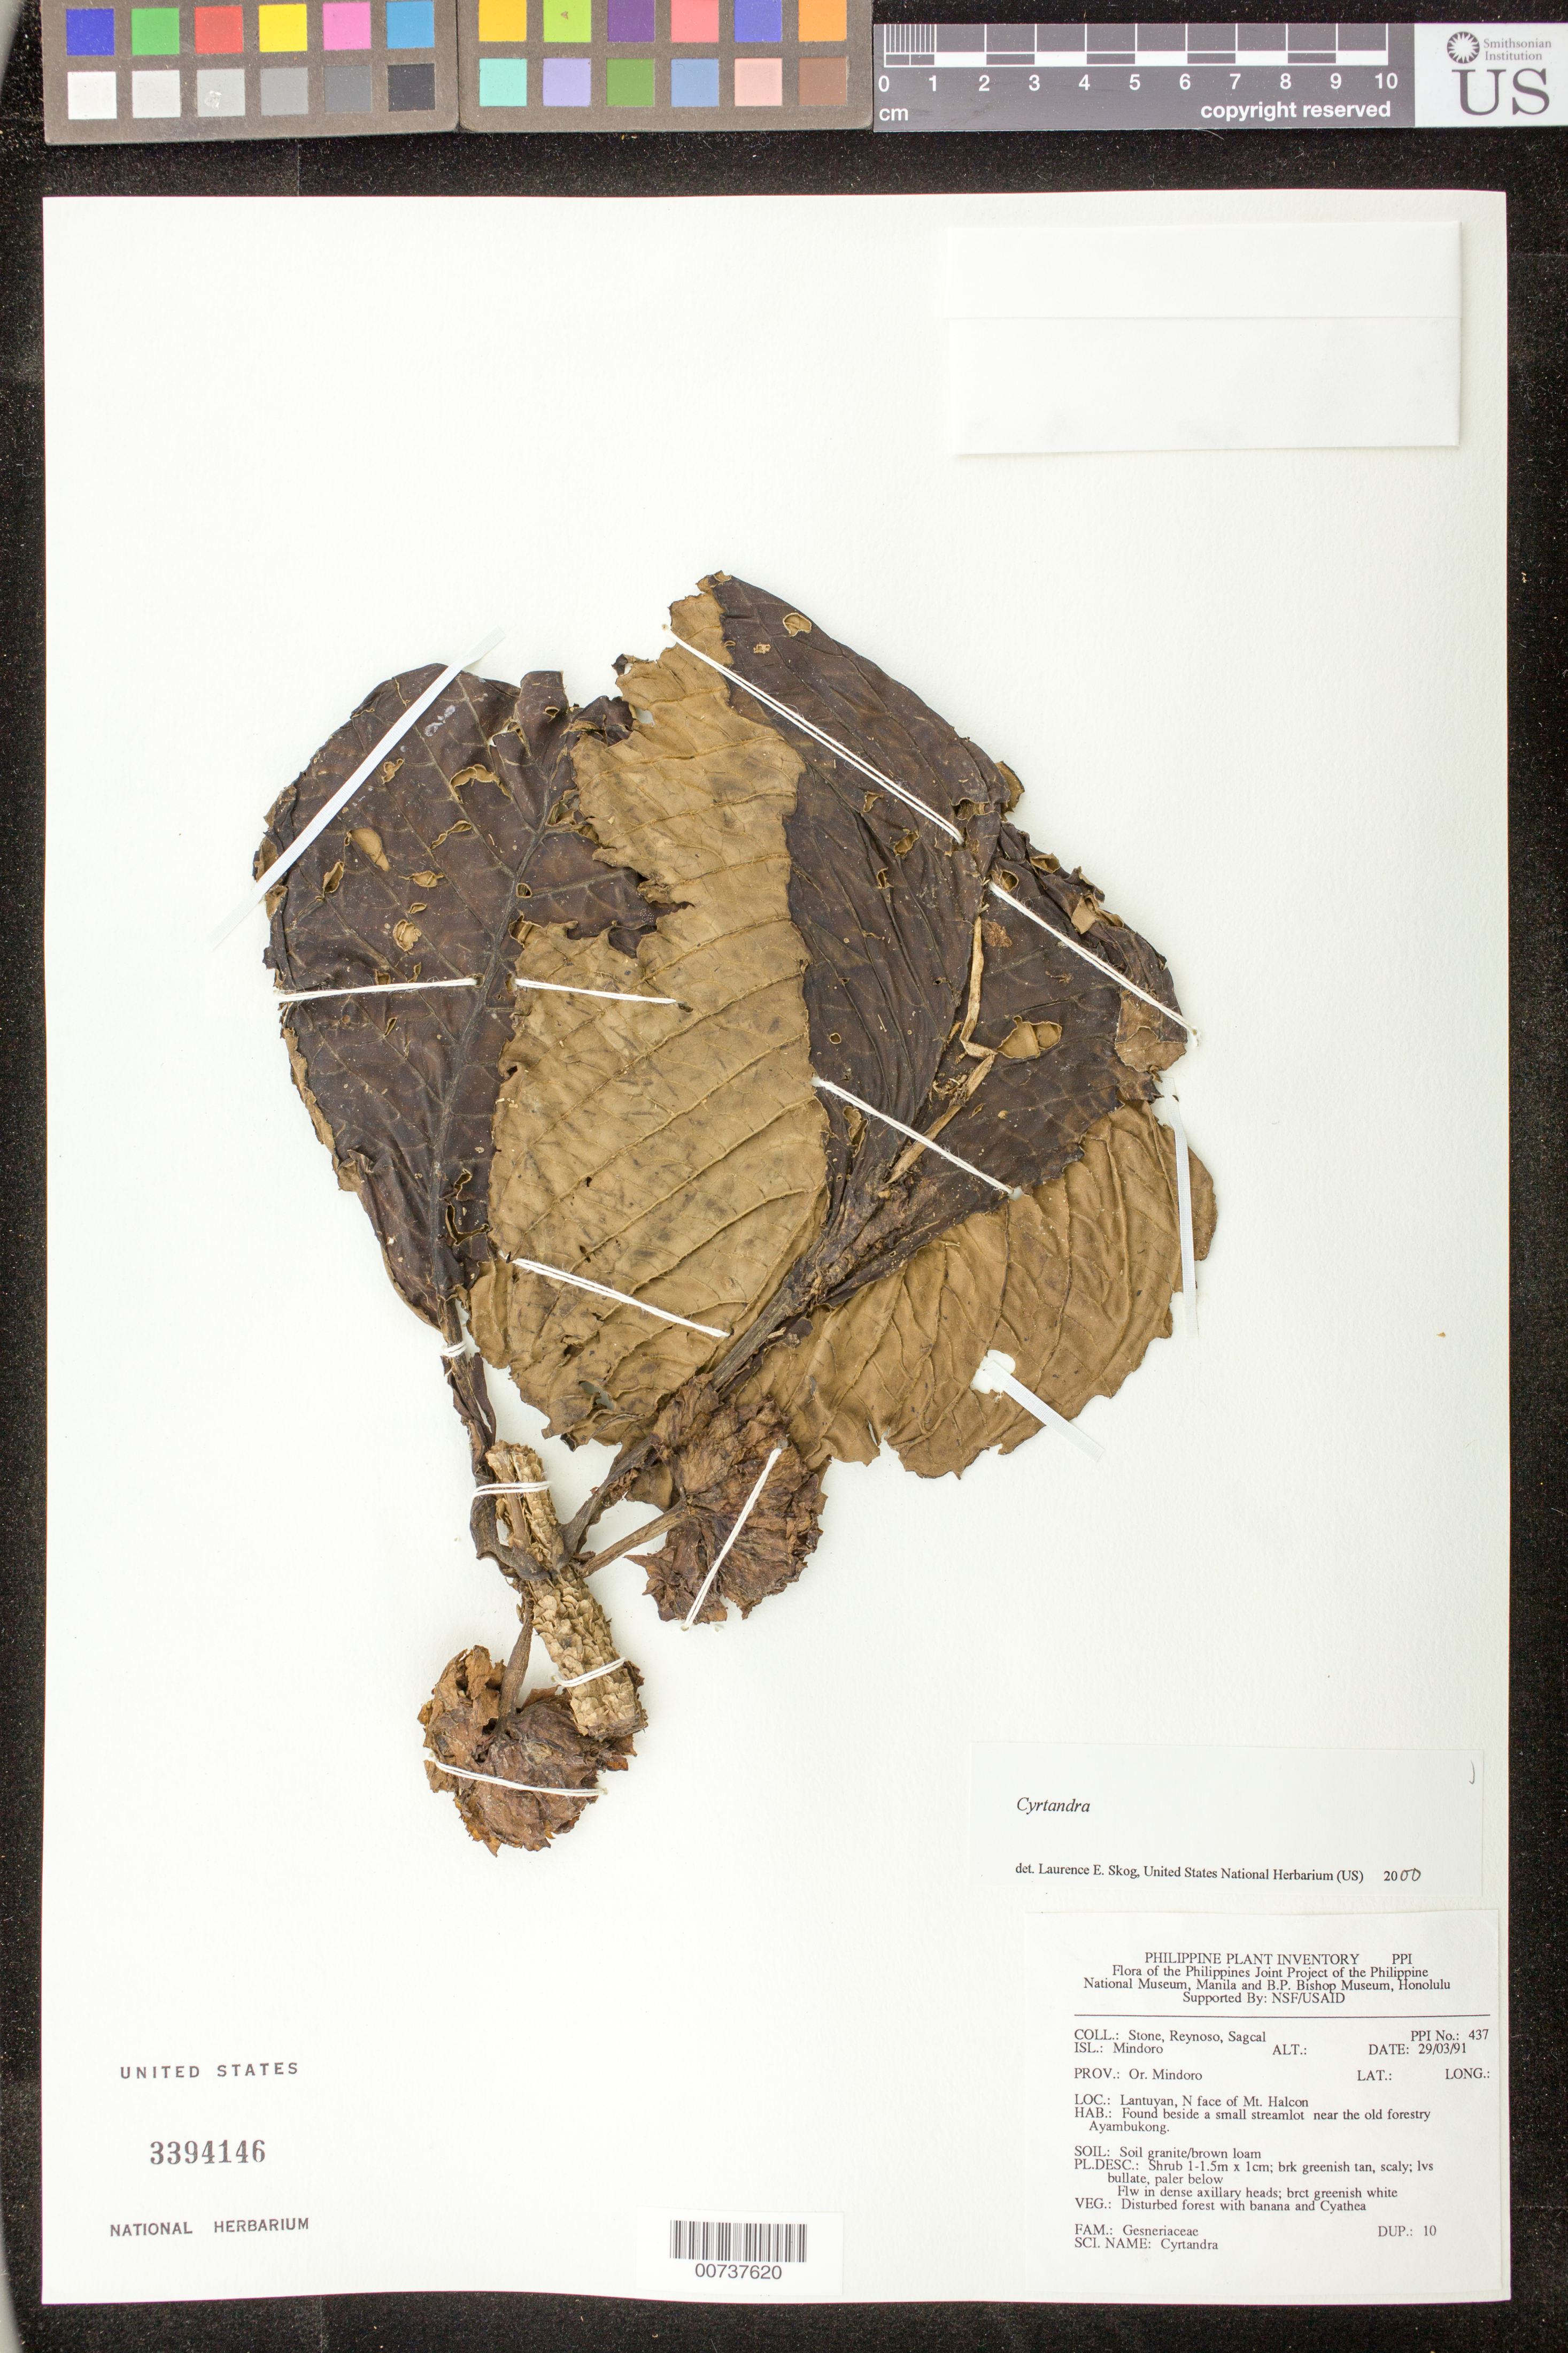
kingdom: Plantae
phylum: Tracheophyta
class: Magnoliopsida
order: Lamiales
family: Gesneriaceae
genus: Cyrtandra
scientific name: Cyrtandra sp.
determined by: Skog, Laurence E.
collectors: B. C. Stone, E. Reynoso & E. Sagcal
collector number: PPI no. 437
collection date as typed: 29 Mar 1991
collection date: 1991-03-29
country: Philippines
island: Mindoro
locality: Prov. Or. Mindoro; Lantuyan, N face of Mt. Halcon, near the old forestry Ayambukong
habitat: Found beside a small streamlet; disturbed forest with banana and Cyathea; soil granite/brown loam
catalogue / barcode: US 3394146